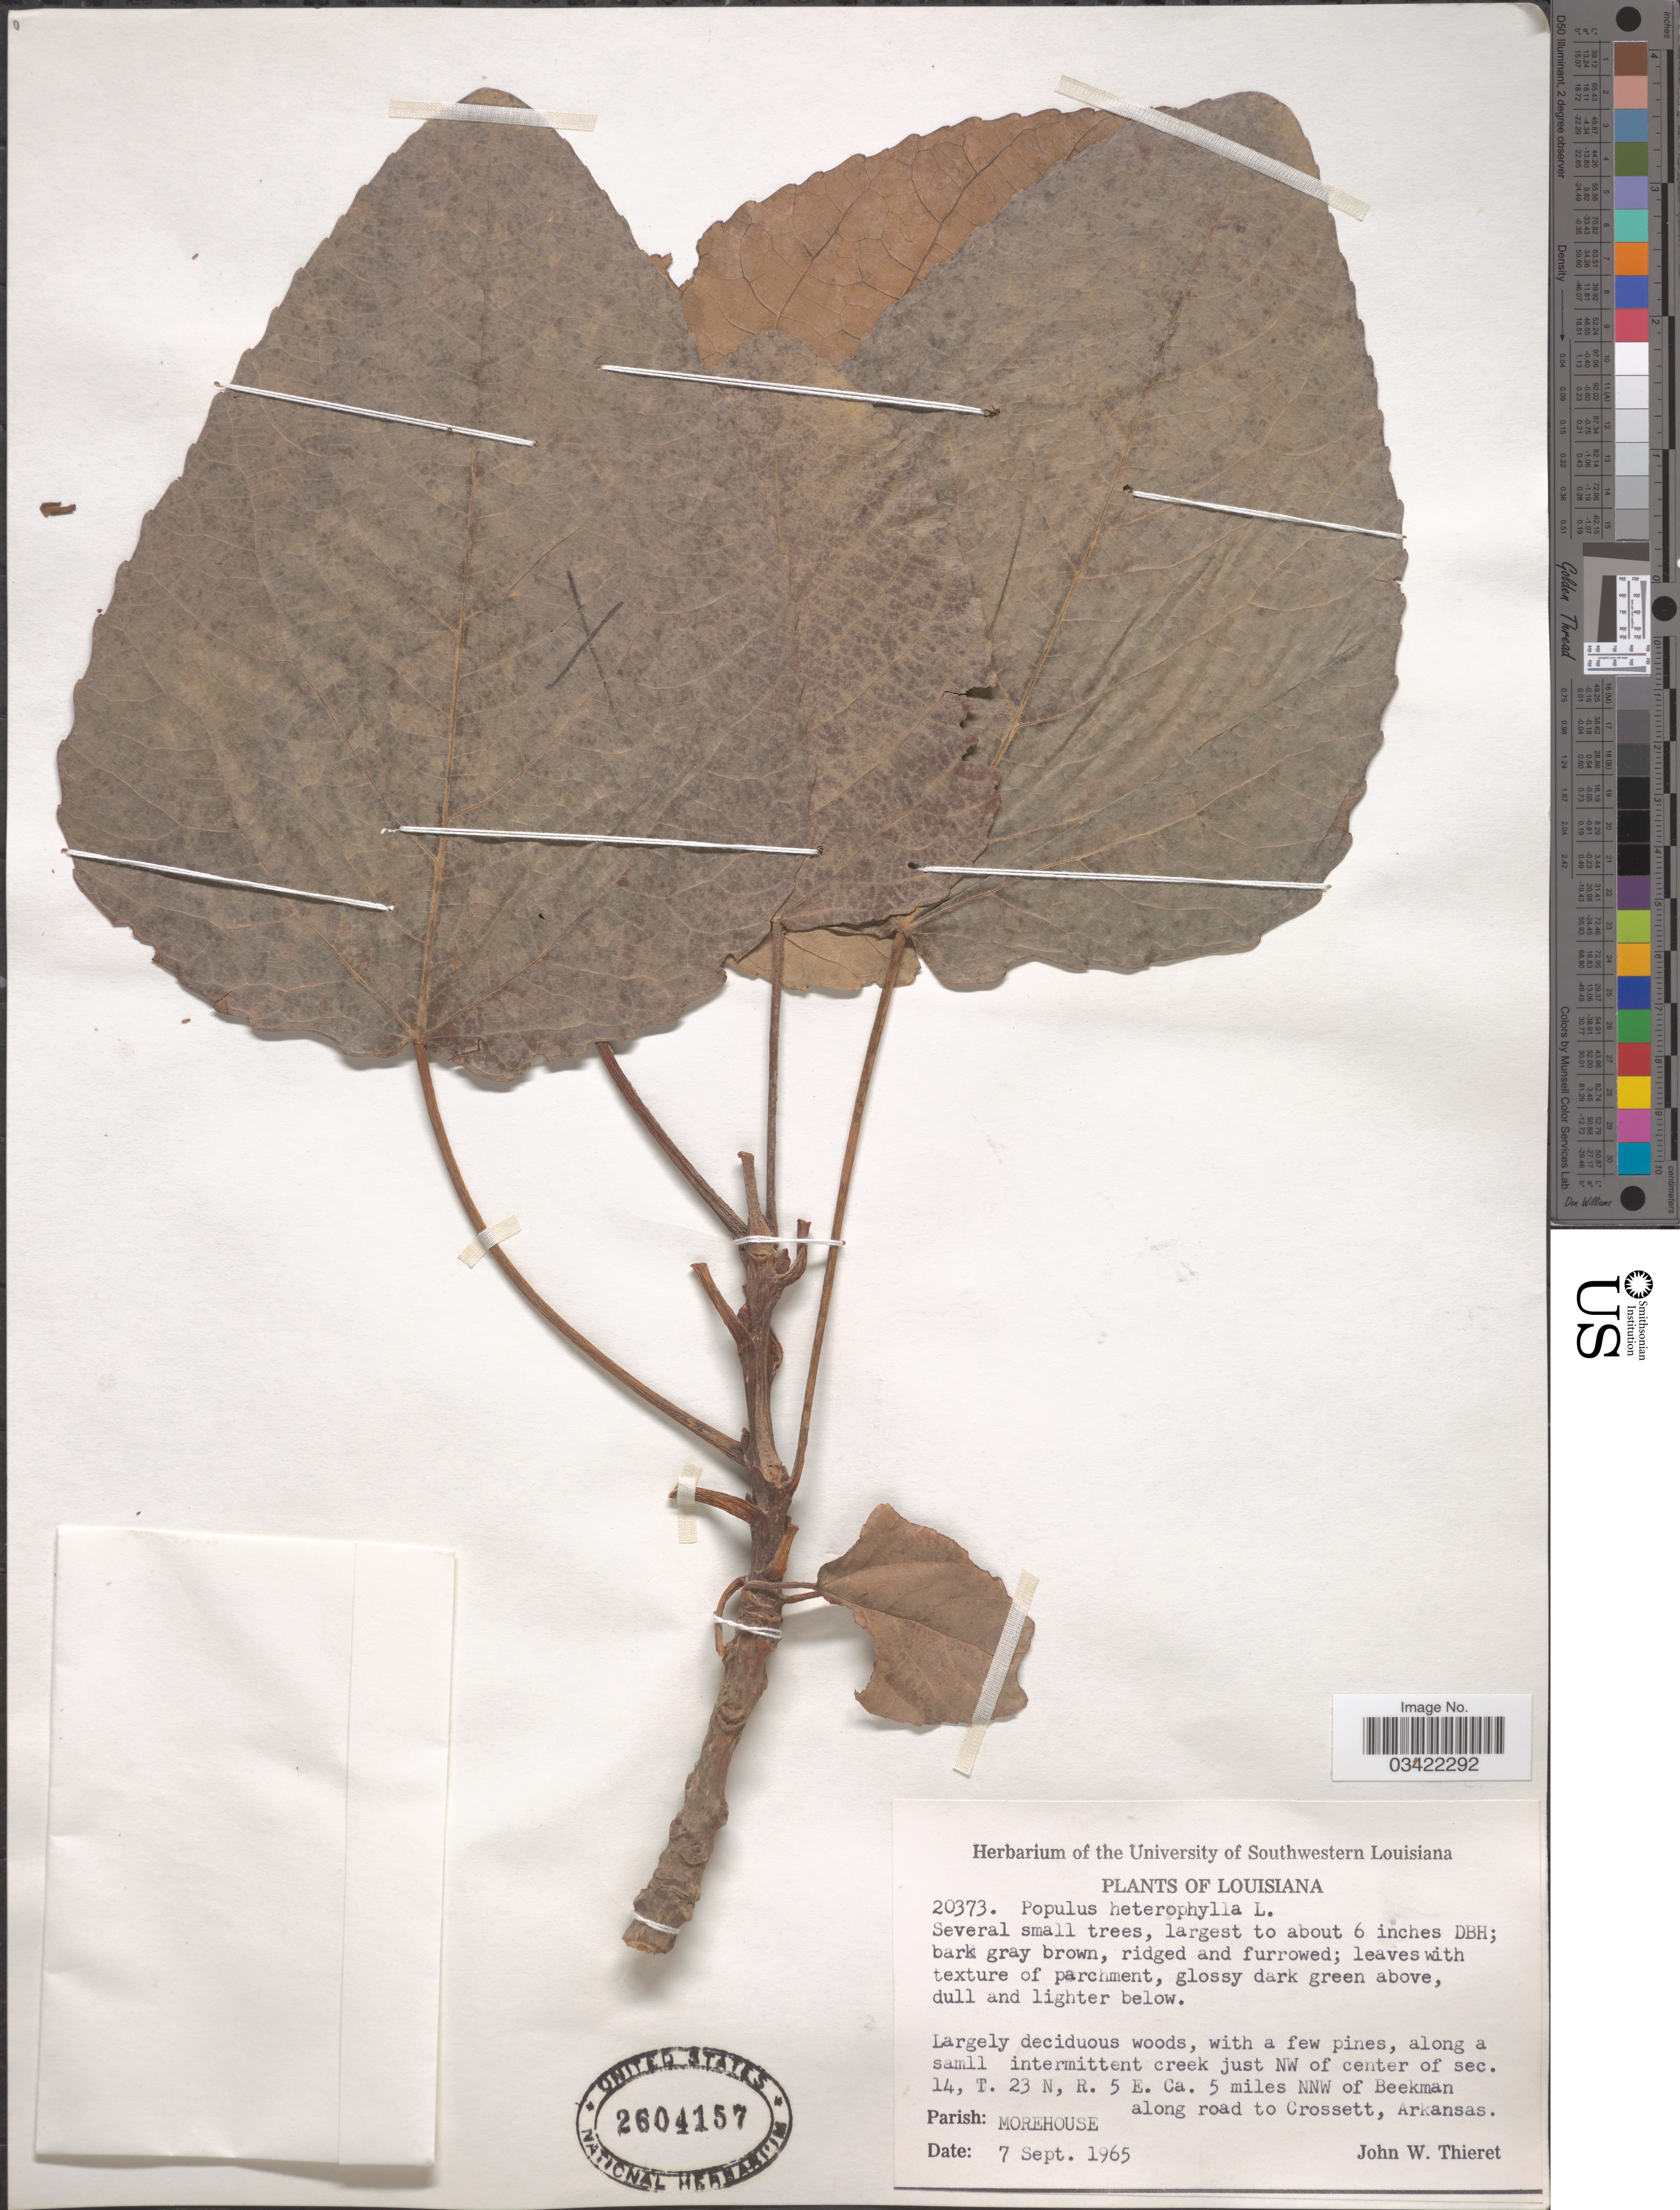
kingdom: Plantae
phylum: Tracheophyta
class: Magnoliopsida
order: Malpighiales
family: Salicaceae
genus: Populus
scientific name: Populus heterophylla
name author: L.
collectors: J. W. Thieret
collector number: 20373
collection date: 1965-09-07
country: United States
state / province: Arkansas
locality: Along a small intermittent creek just NW of center of sec. 14, T. 23 N, R. 5 E. Ca. 5 miles NNW of Beekman, along road to Crossett, Arkansas. Parish: Morehouse.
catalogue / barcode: US 2604157